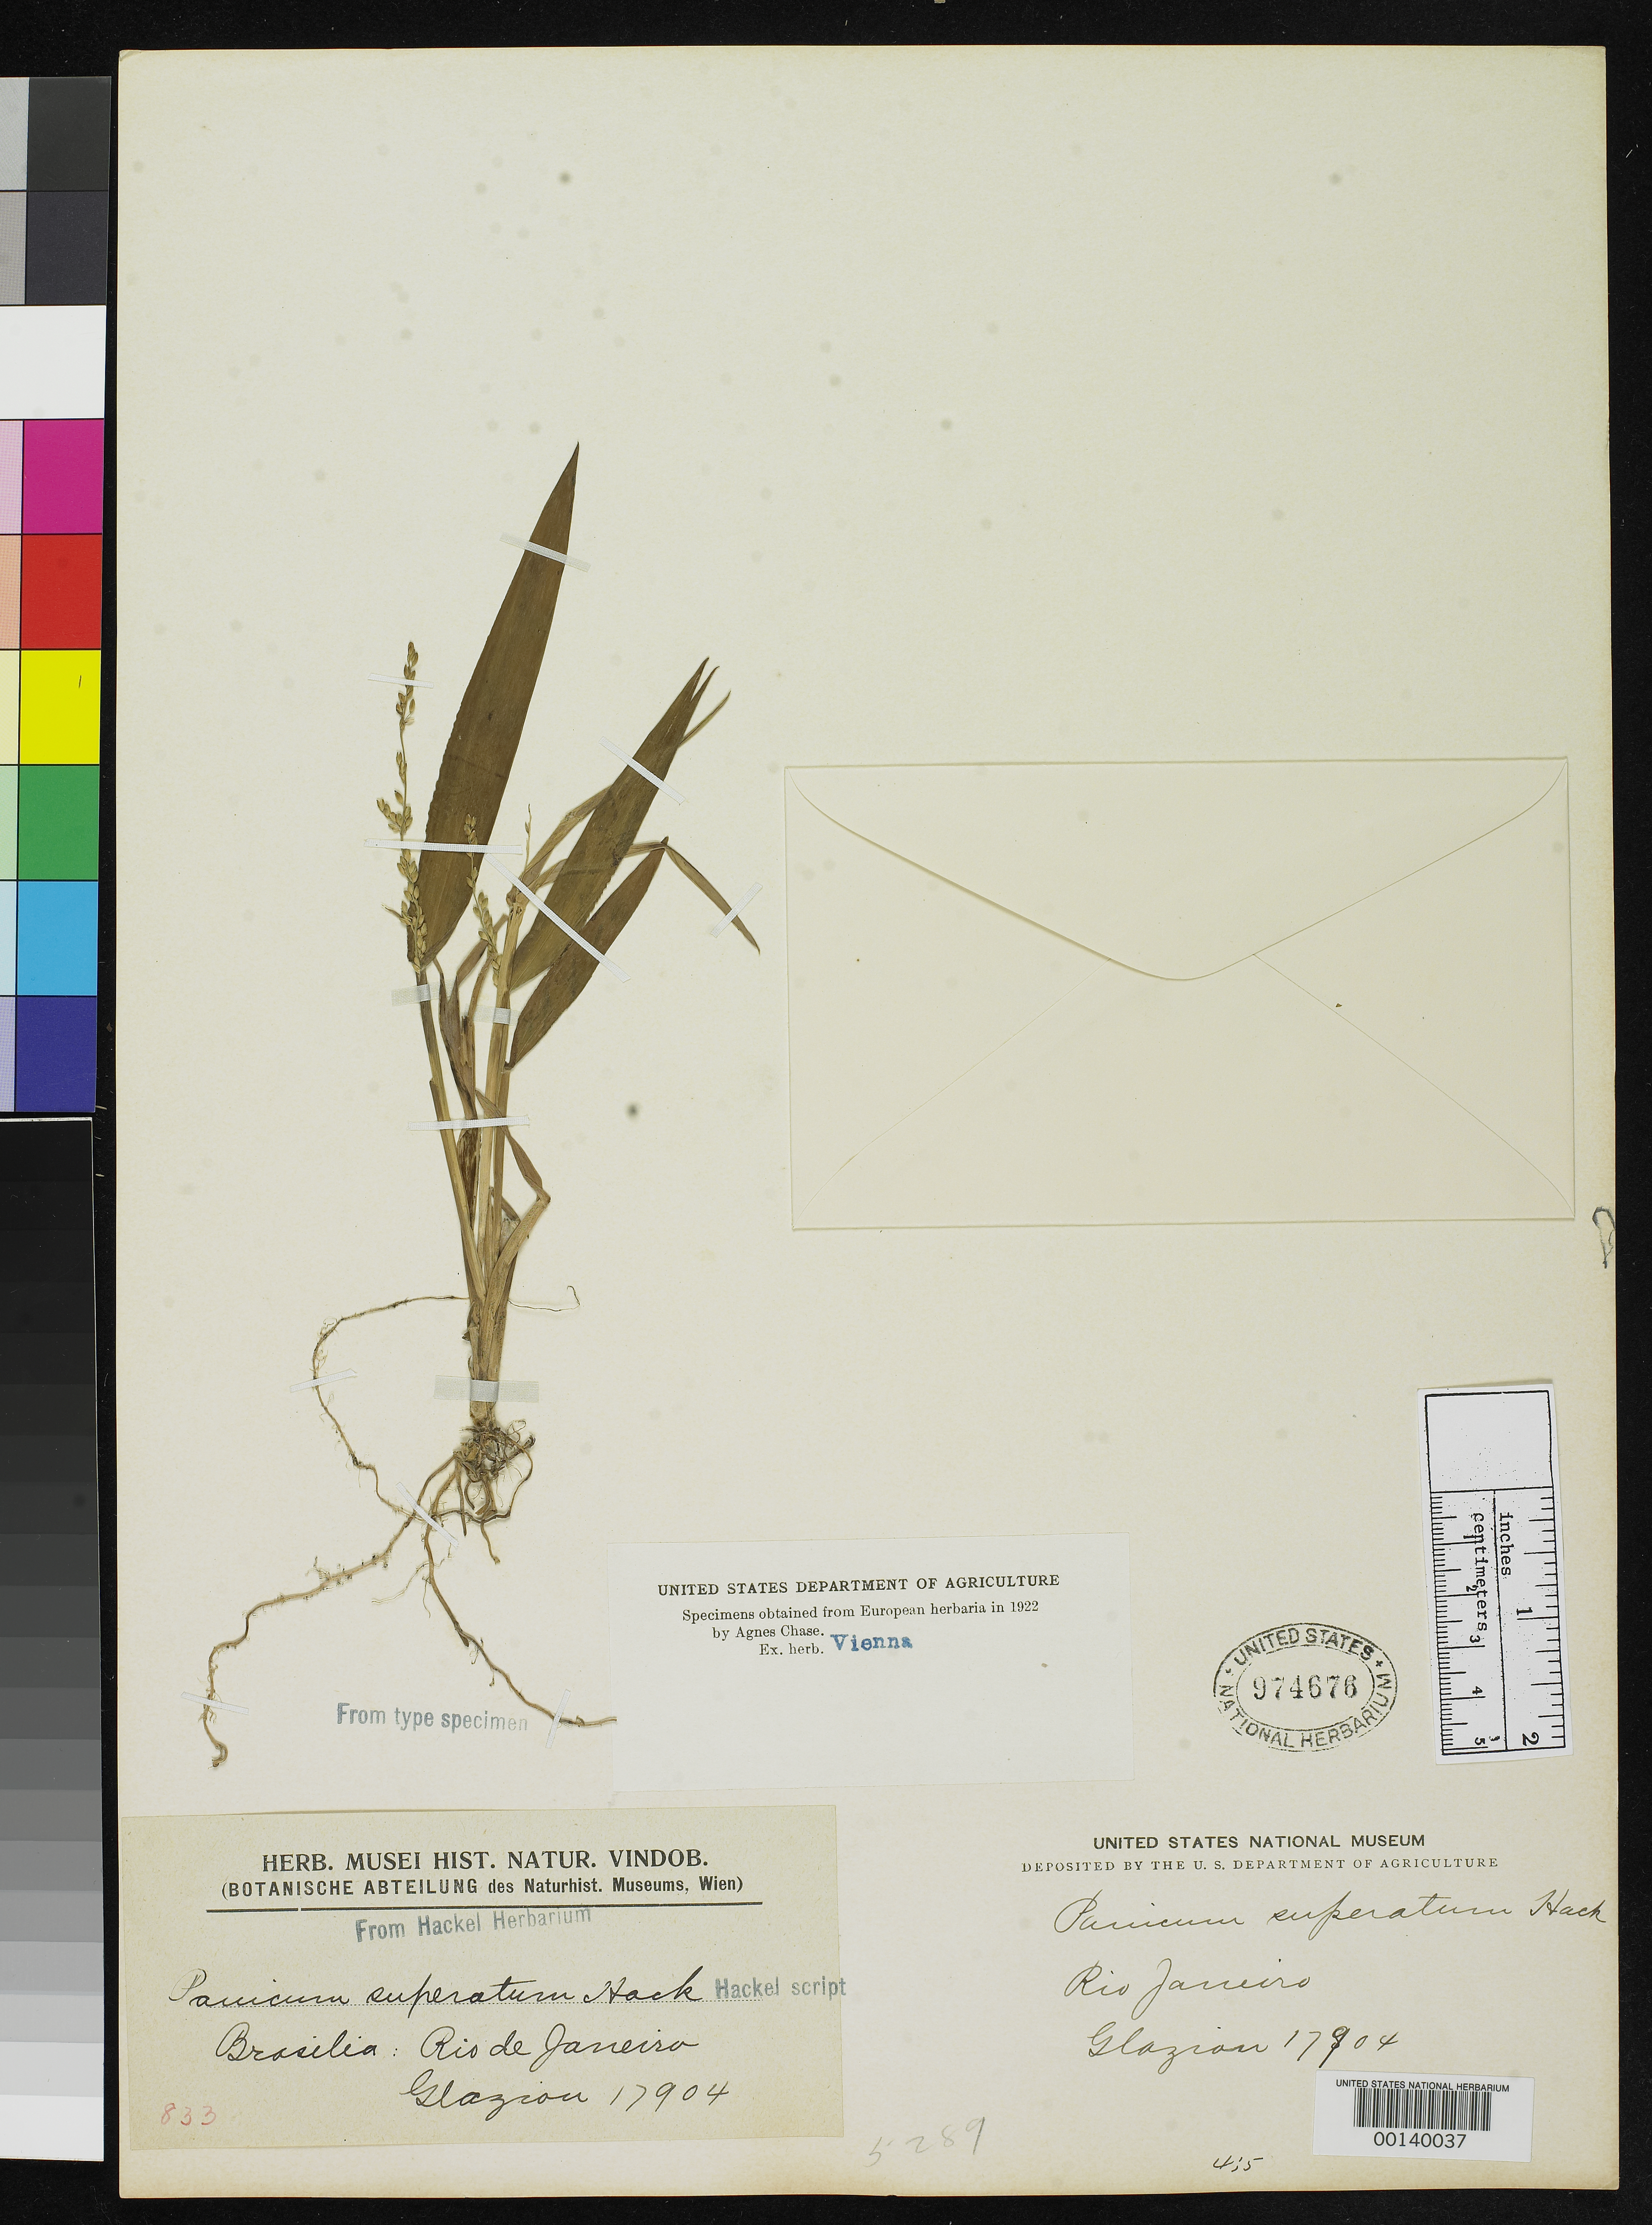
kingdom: Plantae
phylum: Tracheophyta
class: Liliopsida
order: Poales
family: Poaceae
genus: Panicum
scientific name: Panicum superatum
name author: Hack.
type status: Type Fragment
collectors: A. F. M. Glaziou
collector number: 17904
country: Brazil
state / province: Rio de Janeiro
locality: Rio de Janeiro.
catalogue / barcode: US 974676